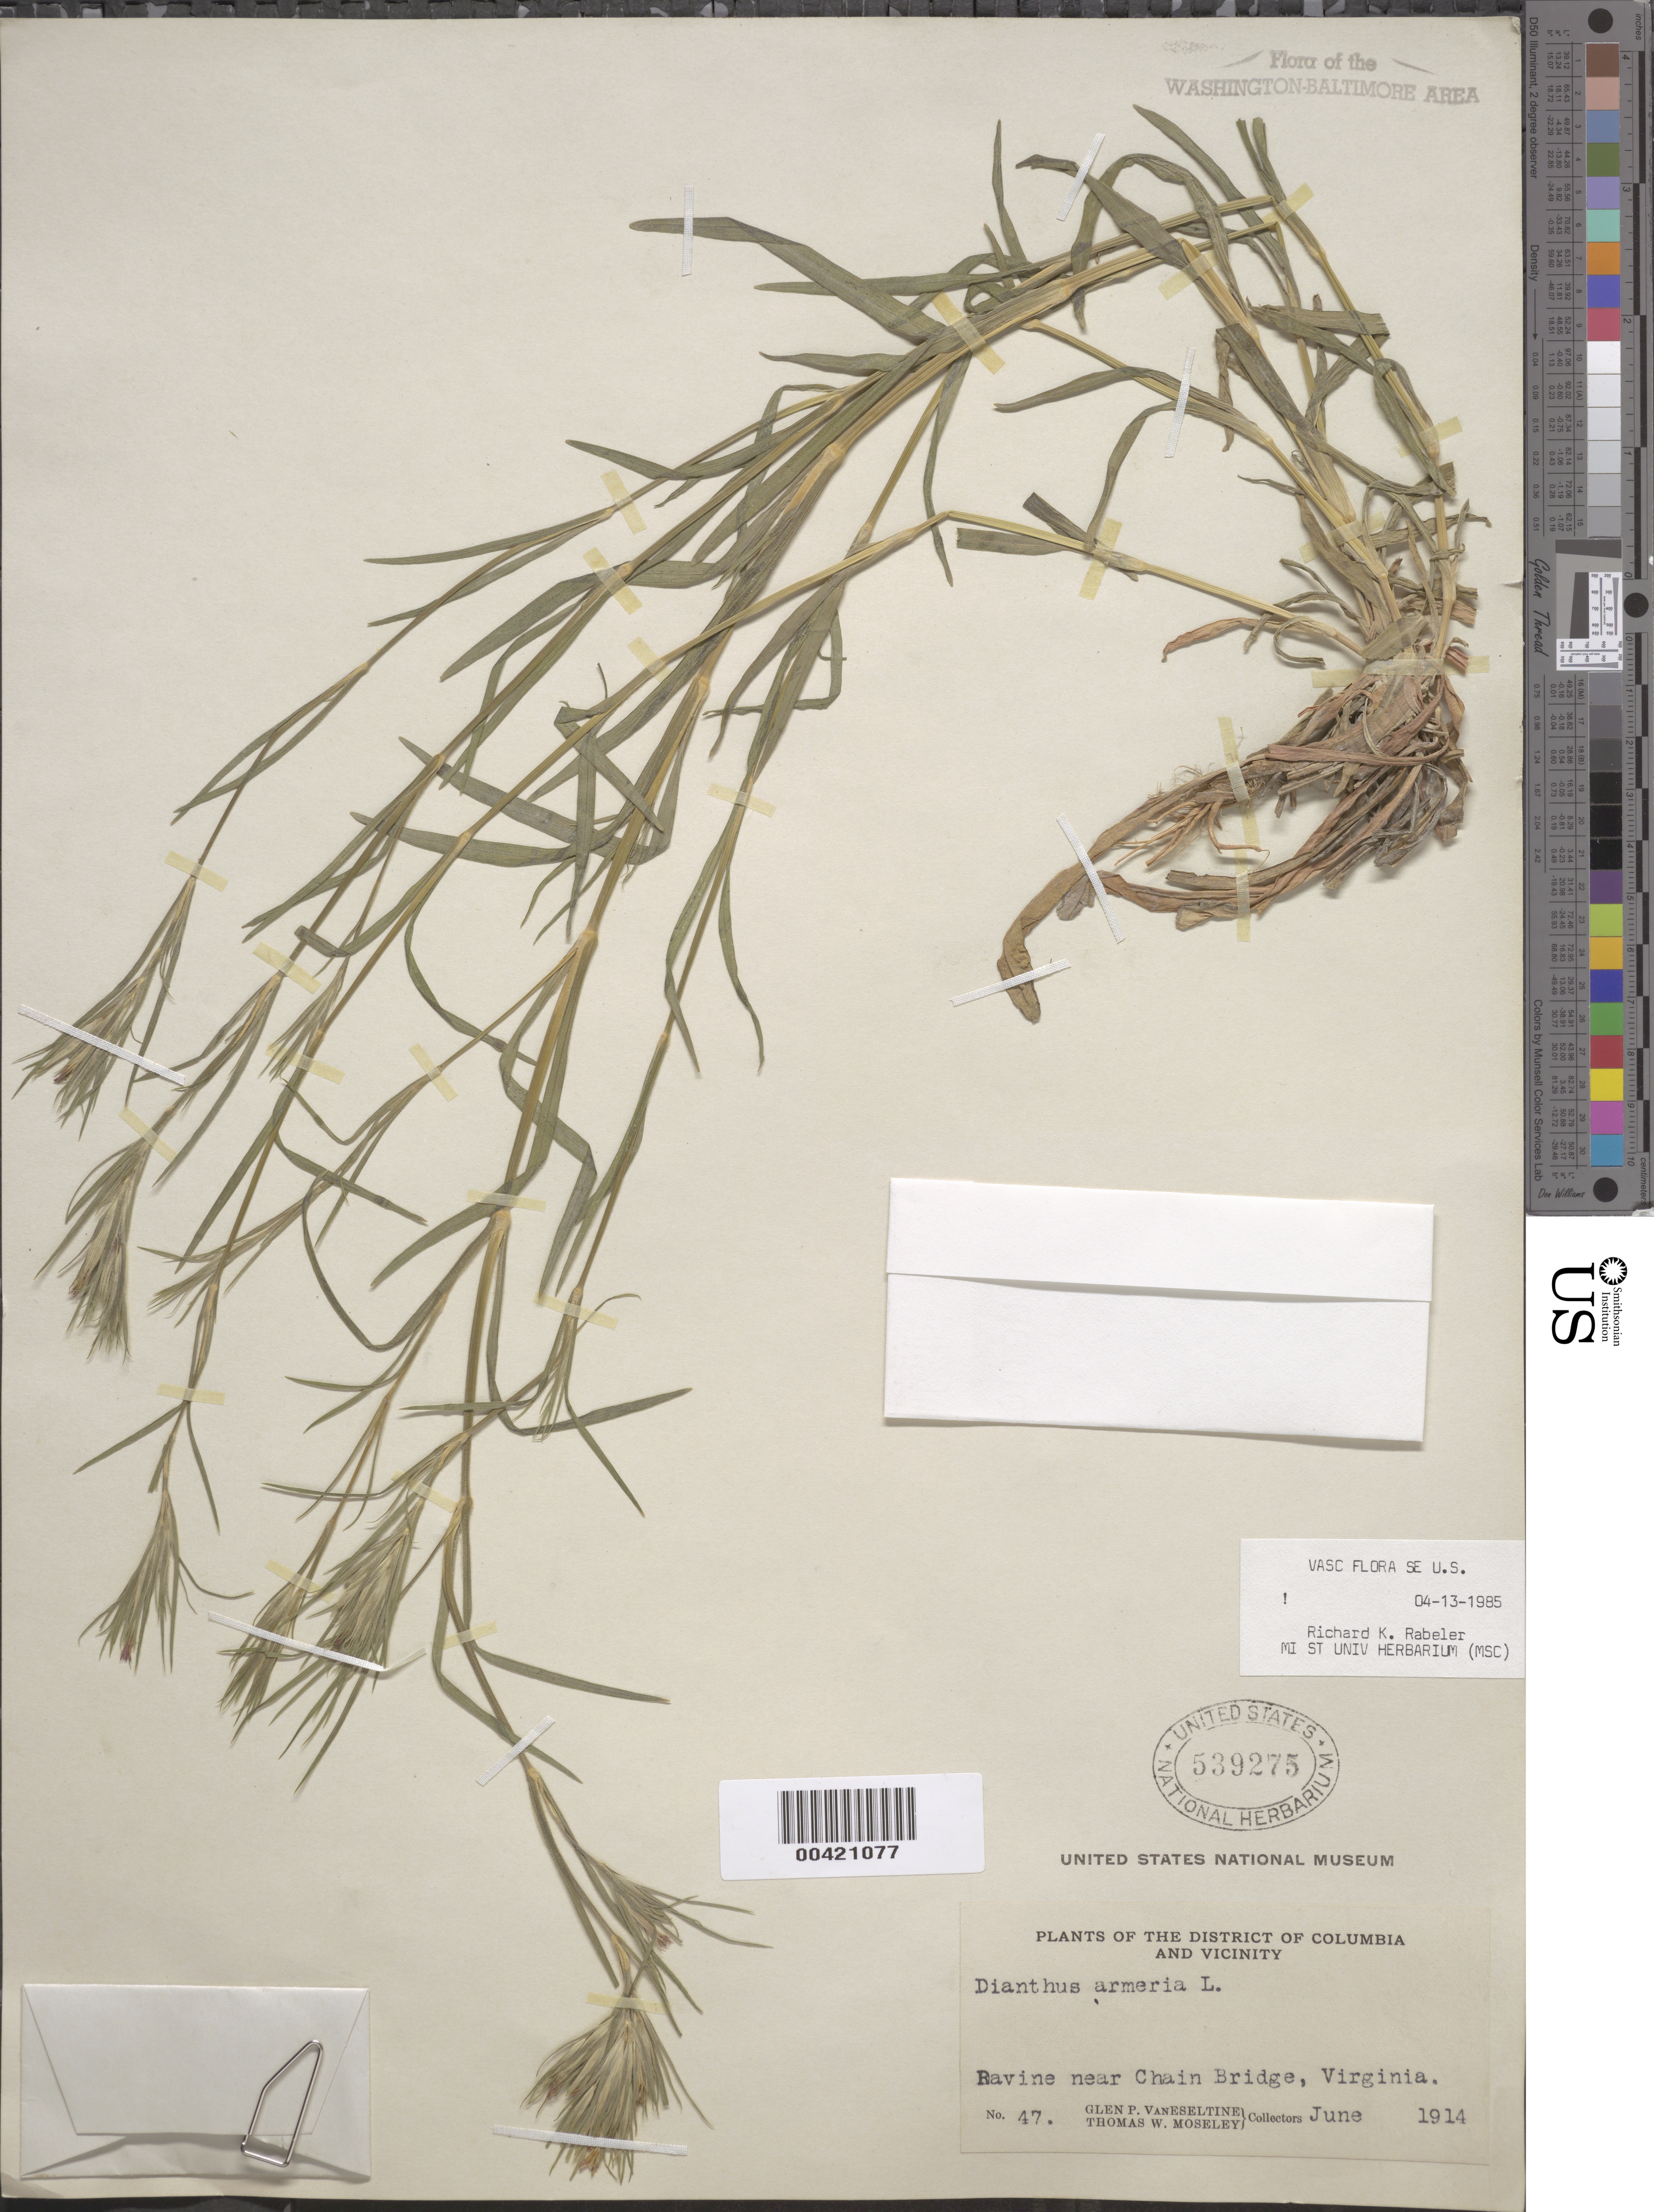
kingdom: Plantae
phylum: Tracheophyta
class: Magnoliopsida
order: Caryophyllales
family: Caryophyllaceae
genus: Dianthus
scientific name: Dianthus armeria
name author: L.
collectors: G. P. Van Eseltine & T. Moseley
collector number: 47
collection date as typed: Jun 1914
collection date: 1914-06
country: United States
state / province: Virginia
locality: Chain Bridge vicinity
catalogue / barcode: US 539275